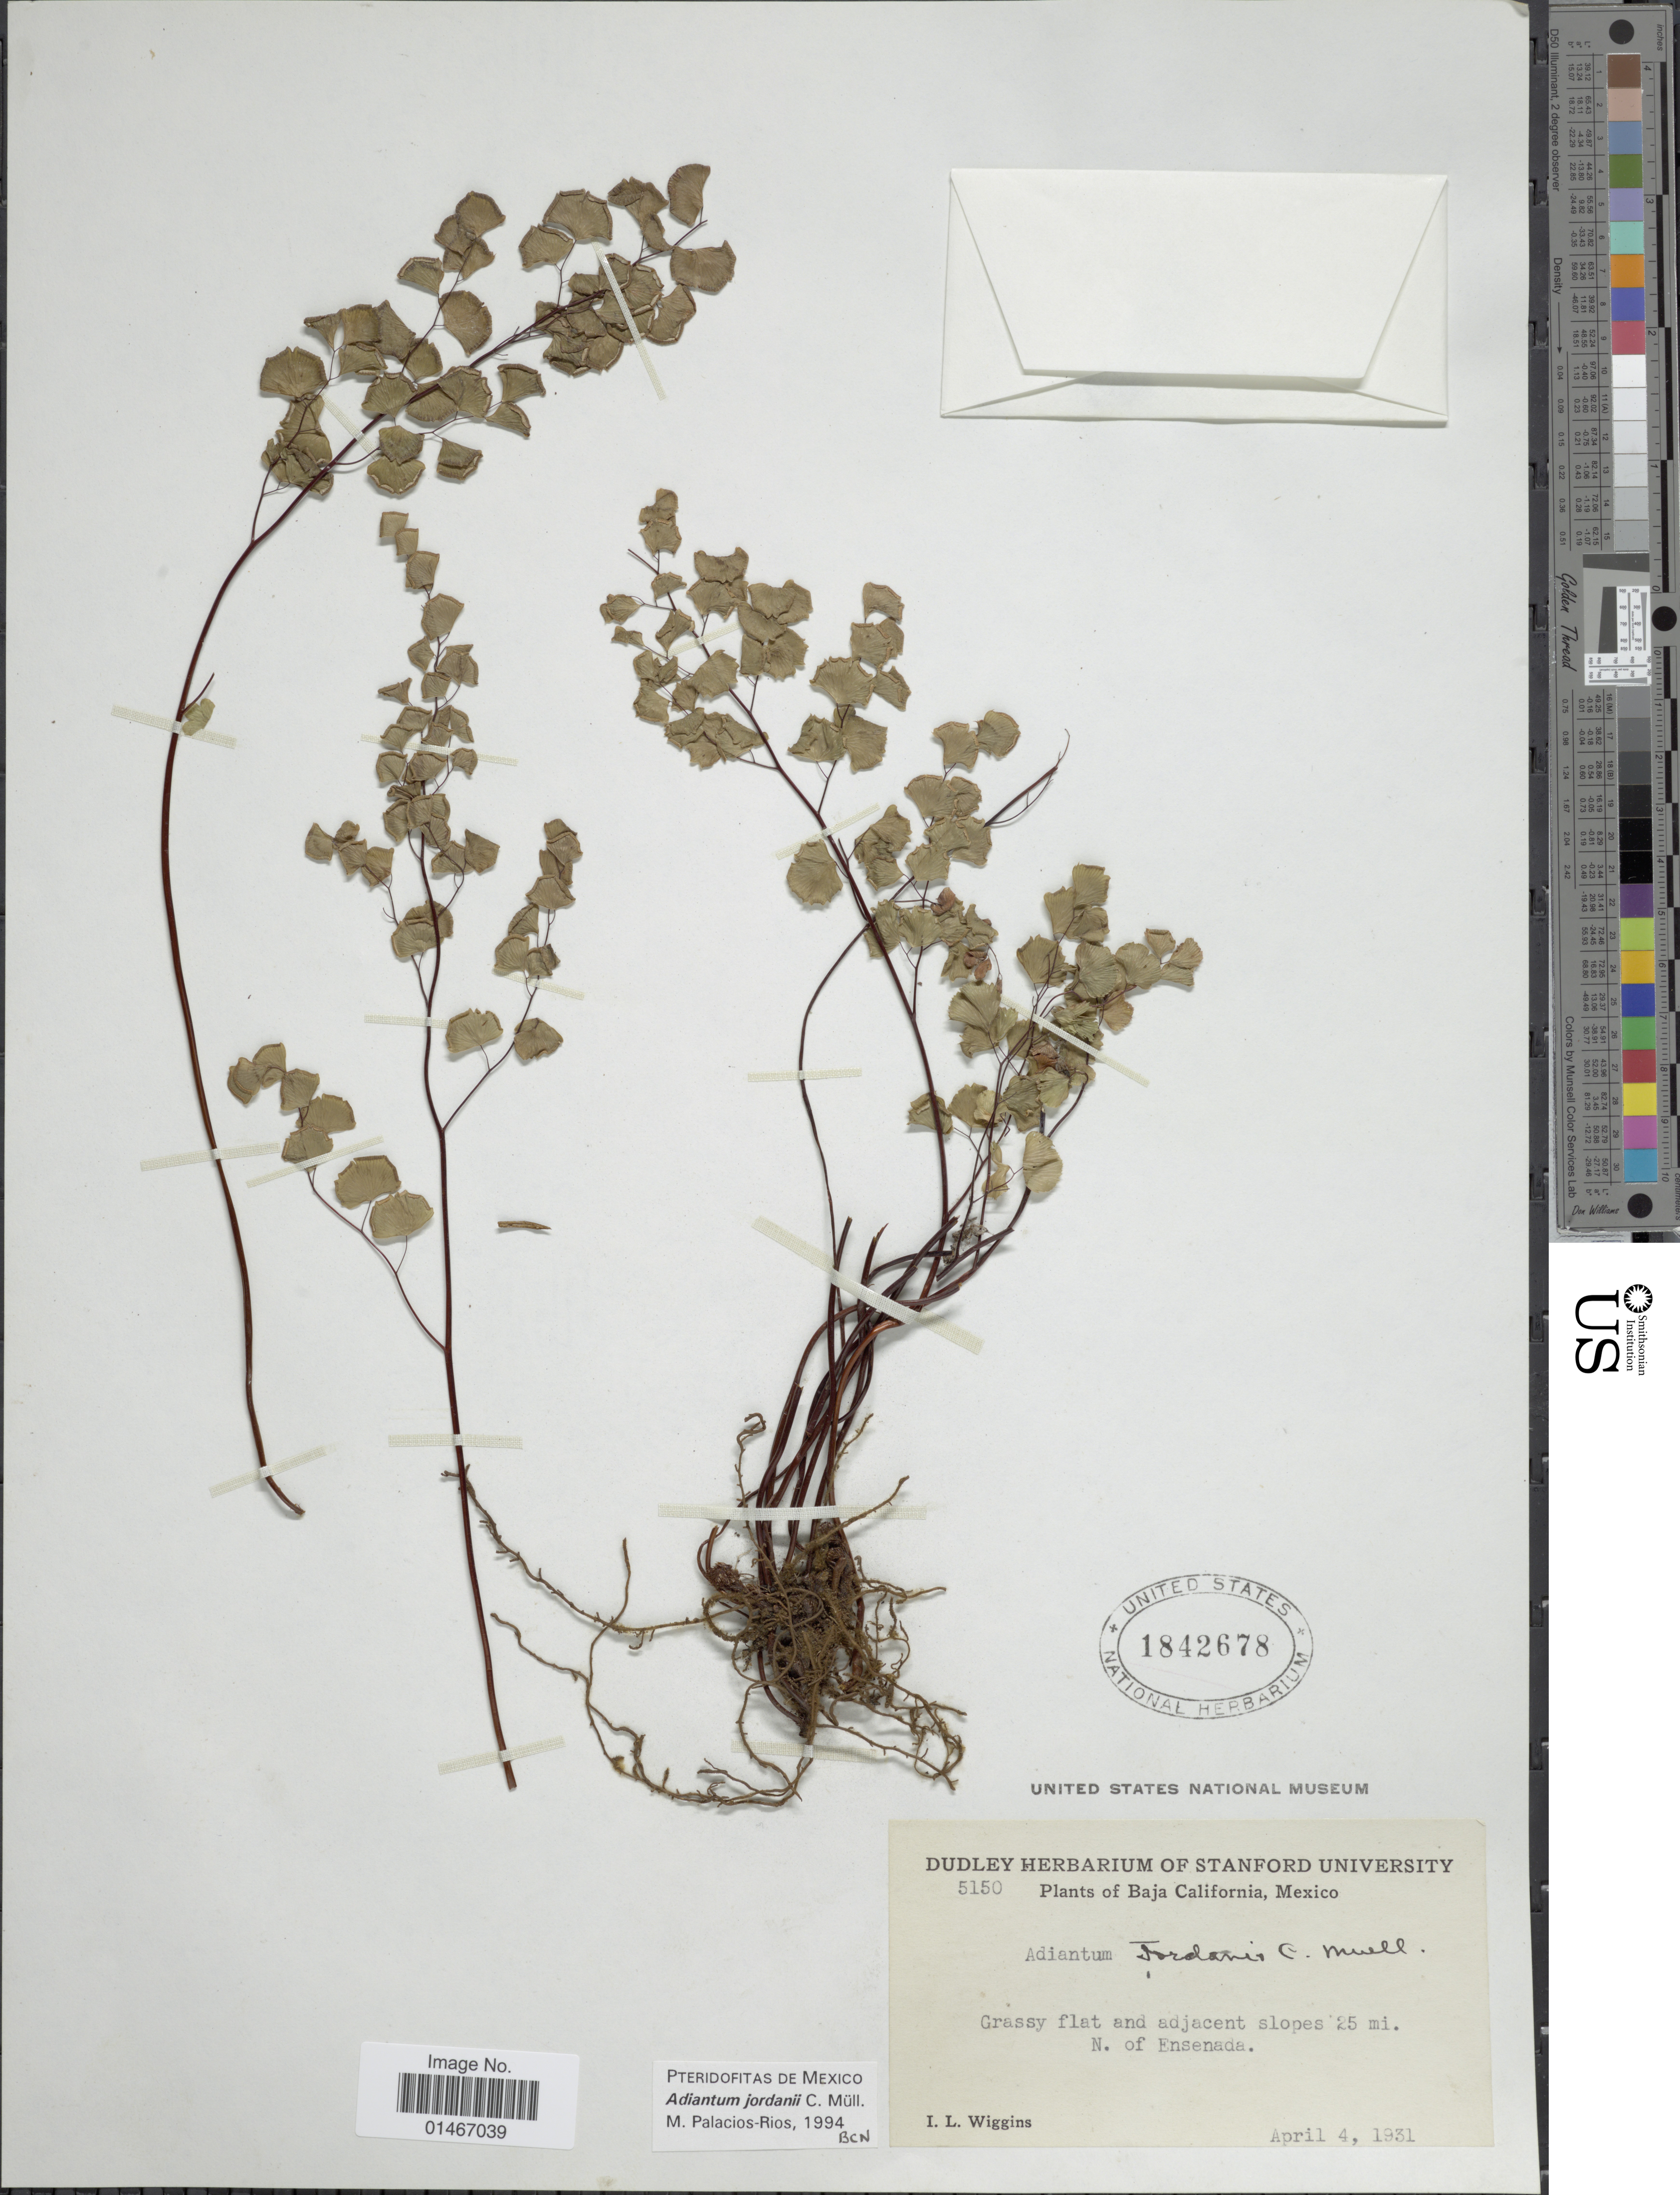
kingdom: Plantae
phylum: Tracheophyta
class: Polypodiopsida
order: Polypodiales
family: Pteridaceae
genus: Adiantum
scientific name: Adiantum jordanii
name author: C.H. Mull.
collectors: I. L. Wiggins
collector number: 5150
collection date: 1931-04-04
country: Mexico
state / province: Baja California Norte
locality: Grassy flat and adjacent slopes 25 mi. N. of Ensenada.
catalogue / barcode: US 1842678